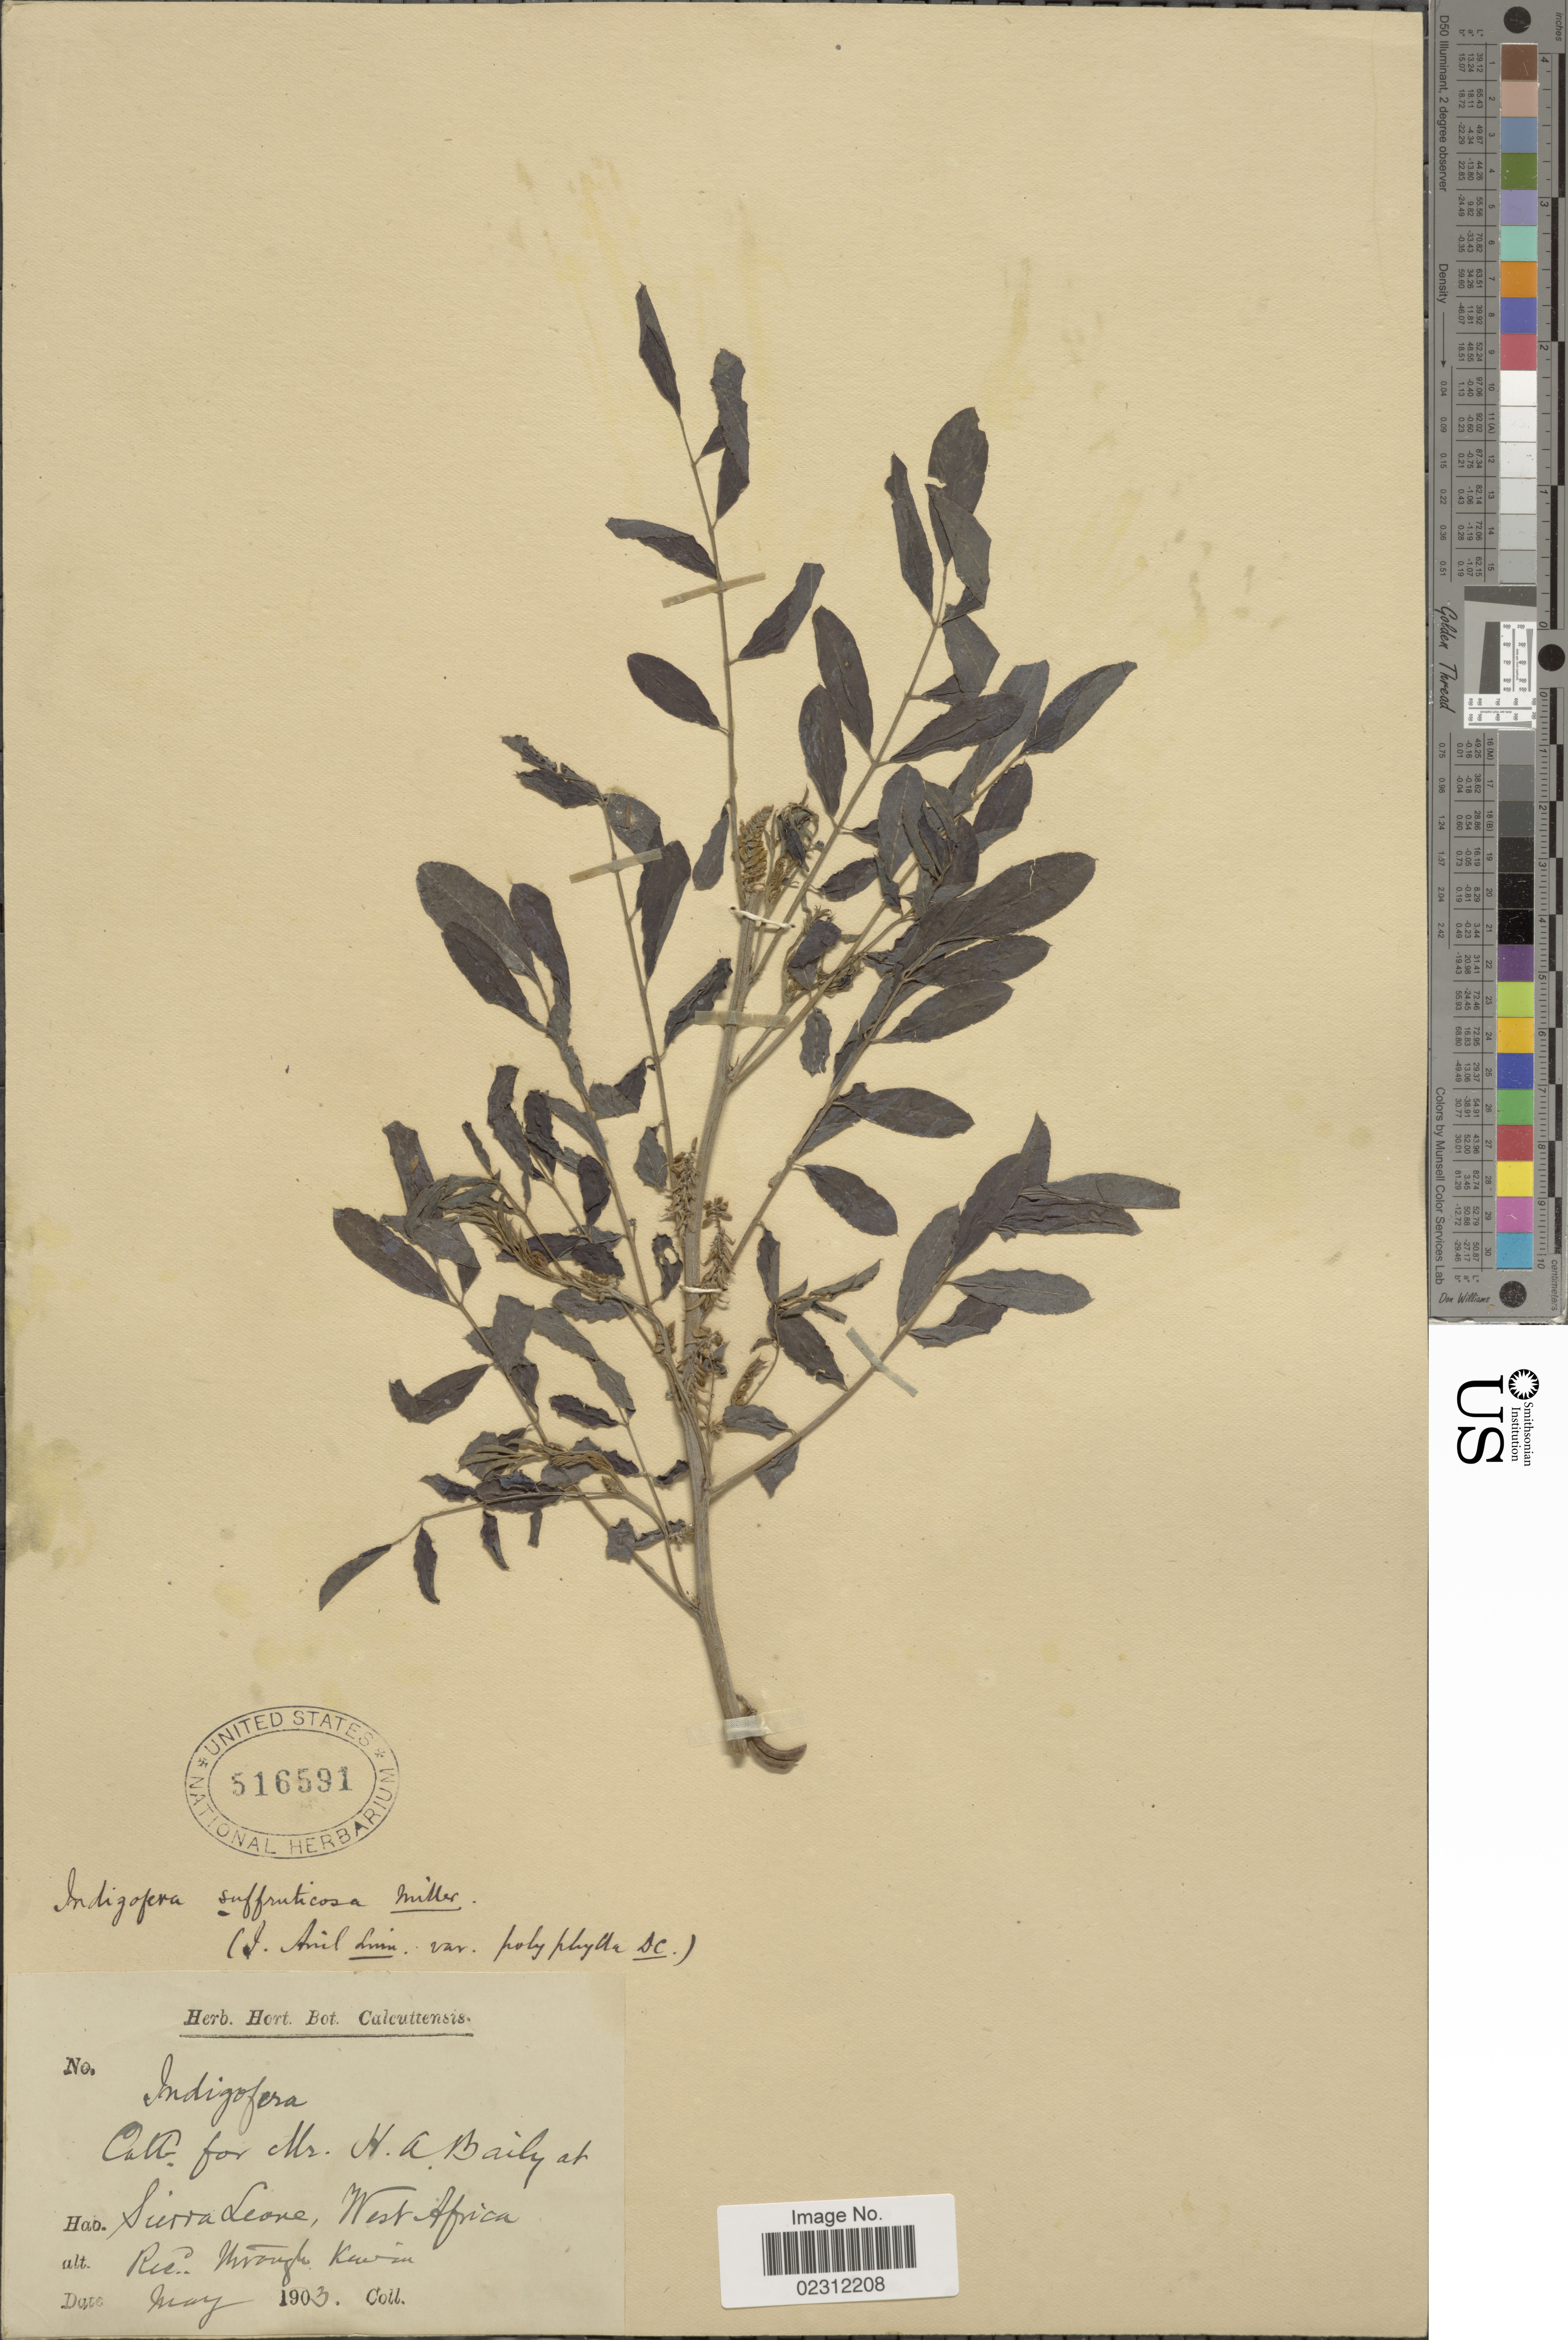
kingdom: Plantae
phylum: Tracheophyta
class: Magnoliopsida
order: Fabales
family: Fabaceae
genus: Indigofera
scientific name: Indigofera suffruticosa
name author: Mill.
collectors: ex Herb. Hort. Bot. Calcuttensis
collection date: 1903-05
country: Sierra Leone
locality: Sierra Leone, West Africa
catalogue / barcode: US 516591